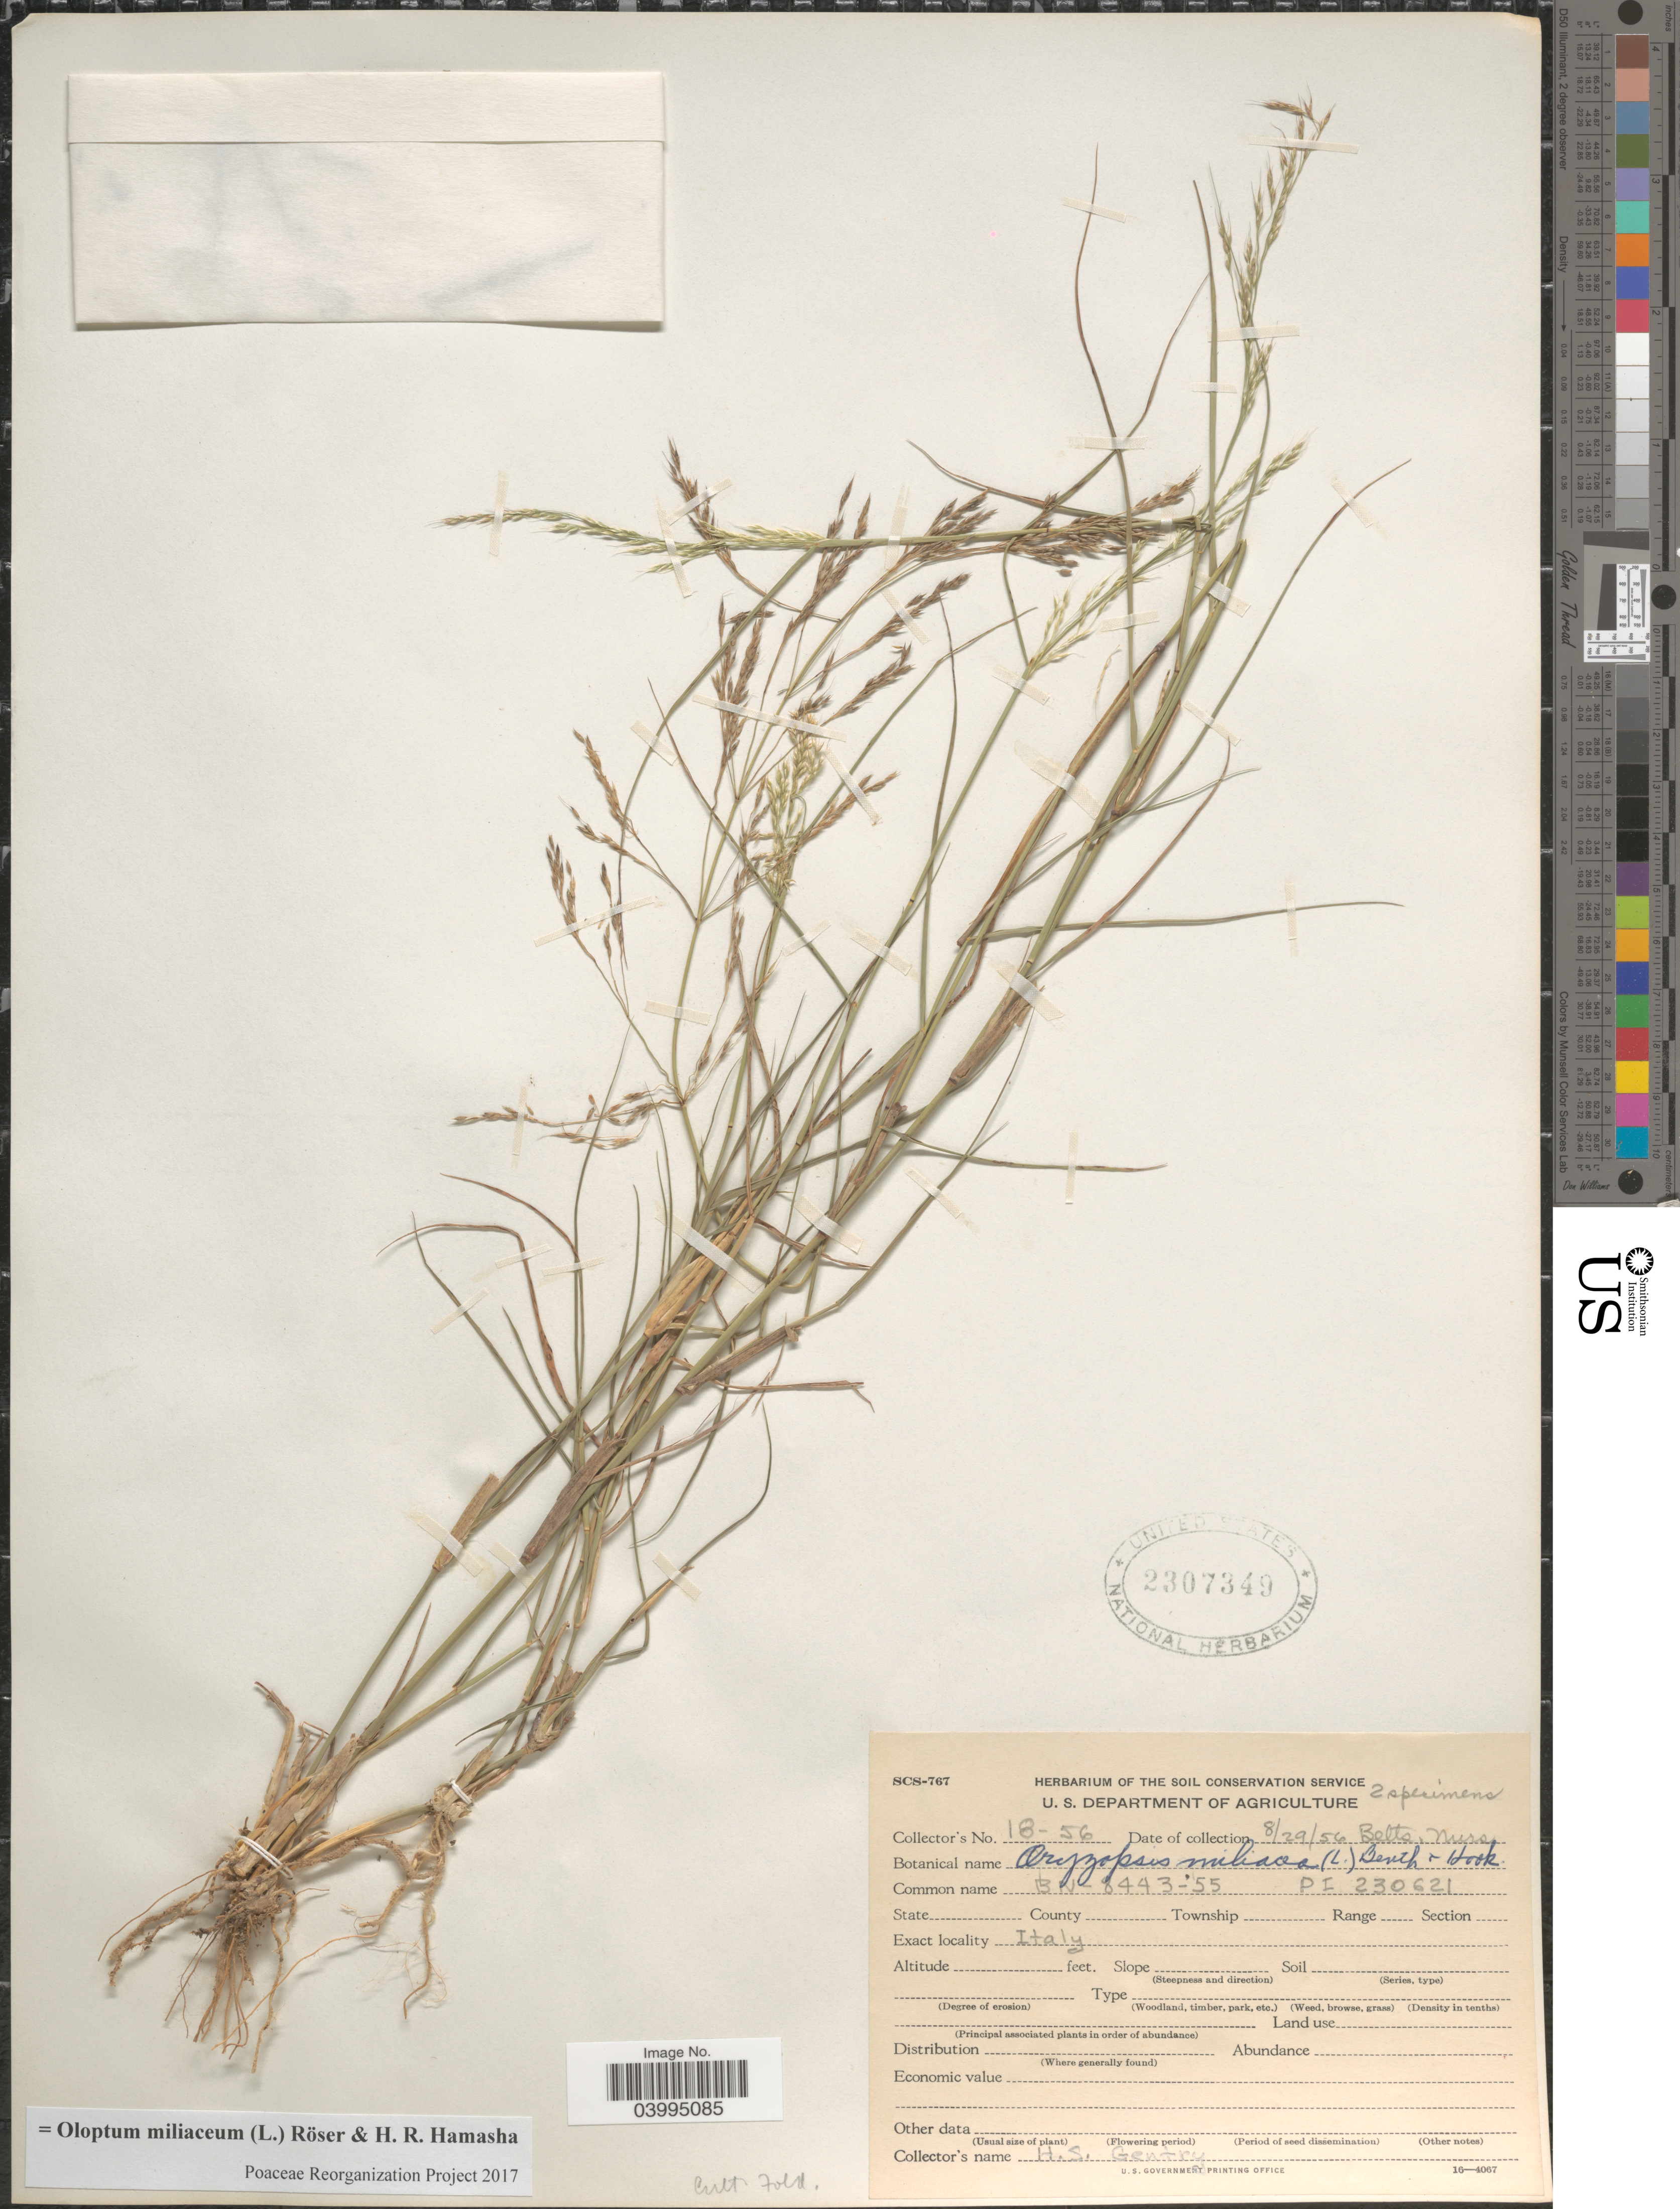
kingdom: Plantae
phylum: Tracheophyta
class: Liliopsida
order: Poales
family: Poaceae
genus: Oloptum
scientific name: Oloptum miliaceum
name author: Röser & H. R. Hamasha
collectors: H. S. Gentry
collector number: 18-56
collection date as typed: Transcribed d/m/y: 29/8/56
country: Italy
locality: Belts. Nurs.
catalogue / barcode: US 2307349